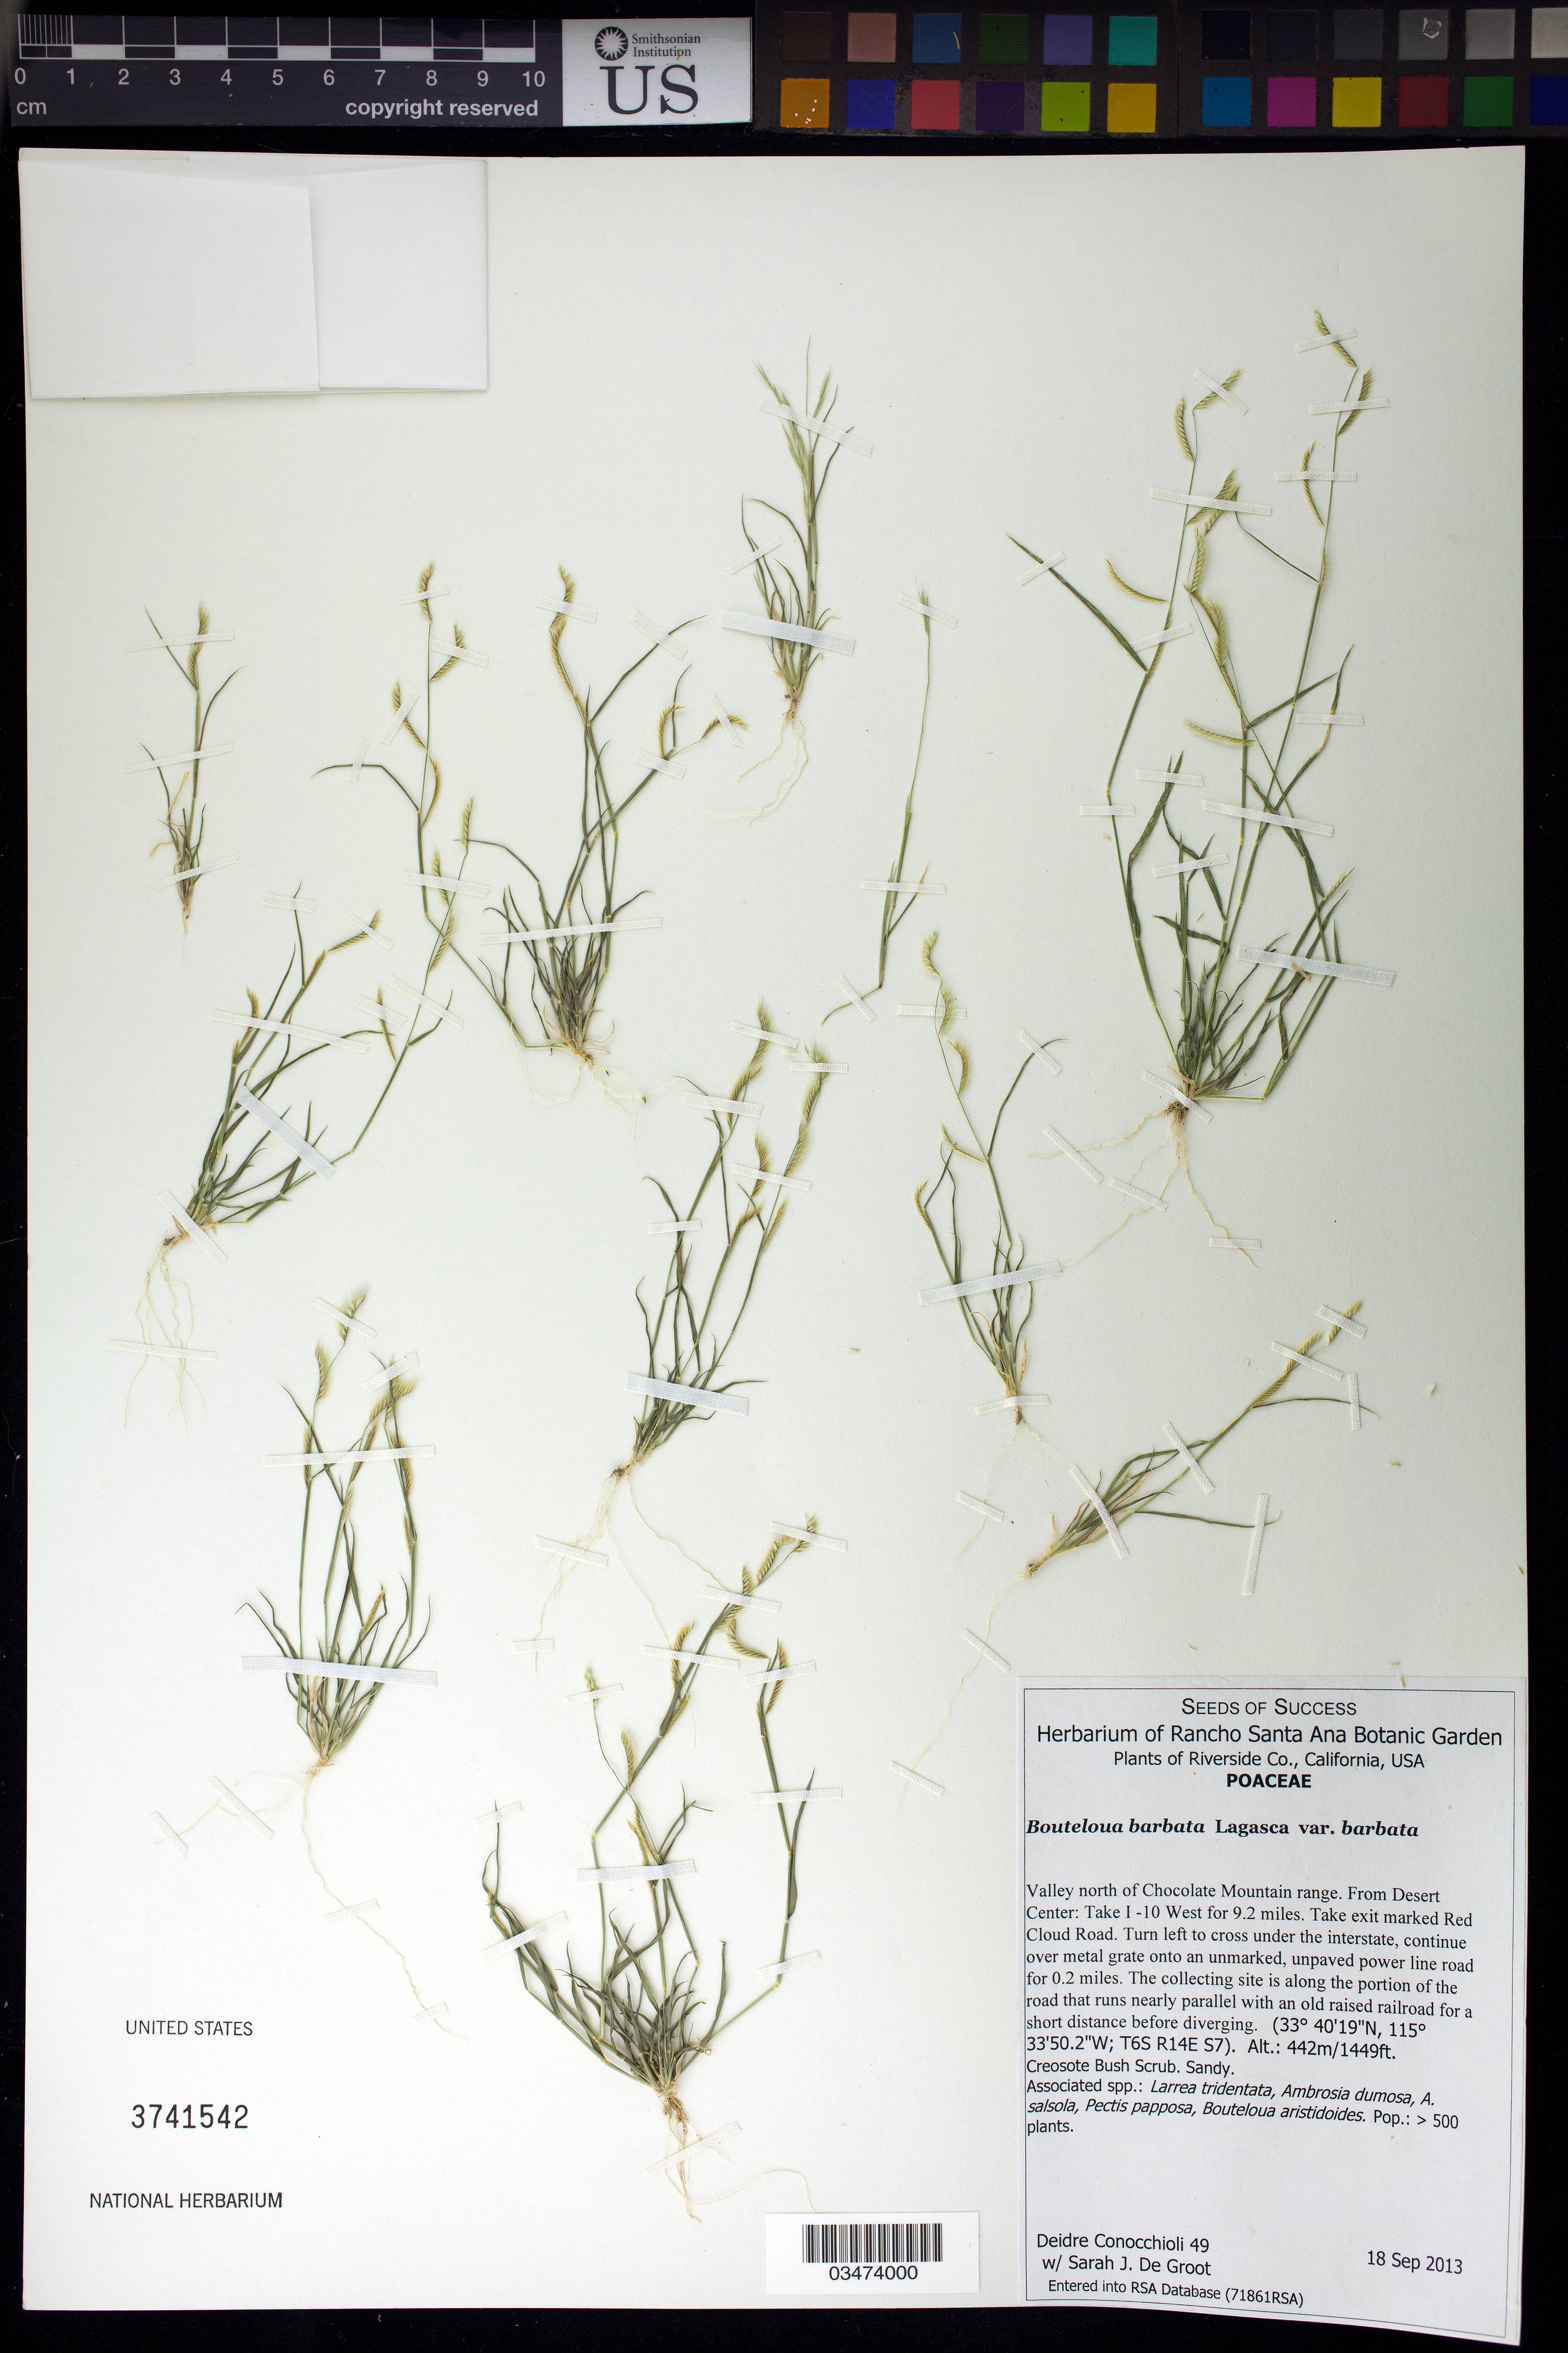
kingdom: Plantae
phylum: Tracheophyta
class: Liliopsida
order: Poales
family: Poaceae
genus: Bouteloua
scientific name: Bouteloua barbata var. barbata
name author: Lagger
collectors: D. Conocchioli & S. De Groot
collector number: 49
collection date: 2013-09-18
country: United States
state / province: California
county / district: Riverside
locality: Valley N of Chocolate Mtn range, I-10 West for 9.2 miles, exit marked Red Cloud Road.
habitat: Creosote Bush Scrub, sandy Associated species: Pectis papposa, Larrea trinedata, Ambrosa dumosa, ect.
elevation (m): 442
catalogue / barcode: US 3741542